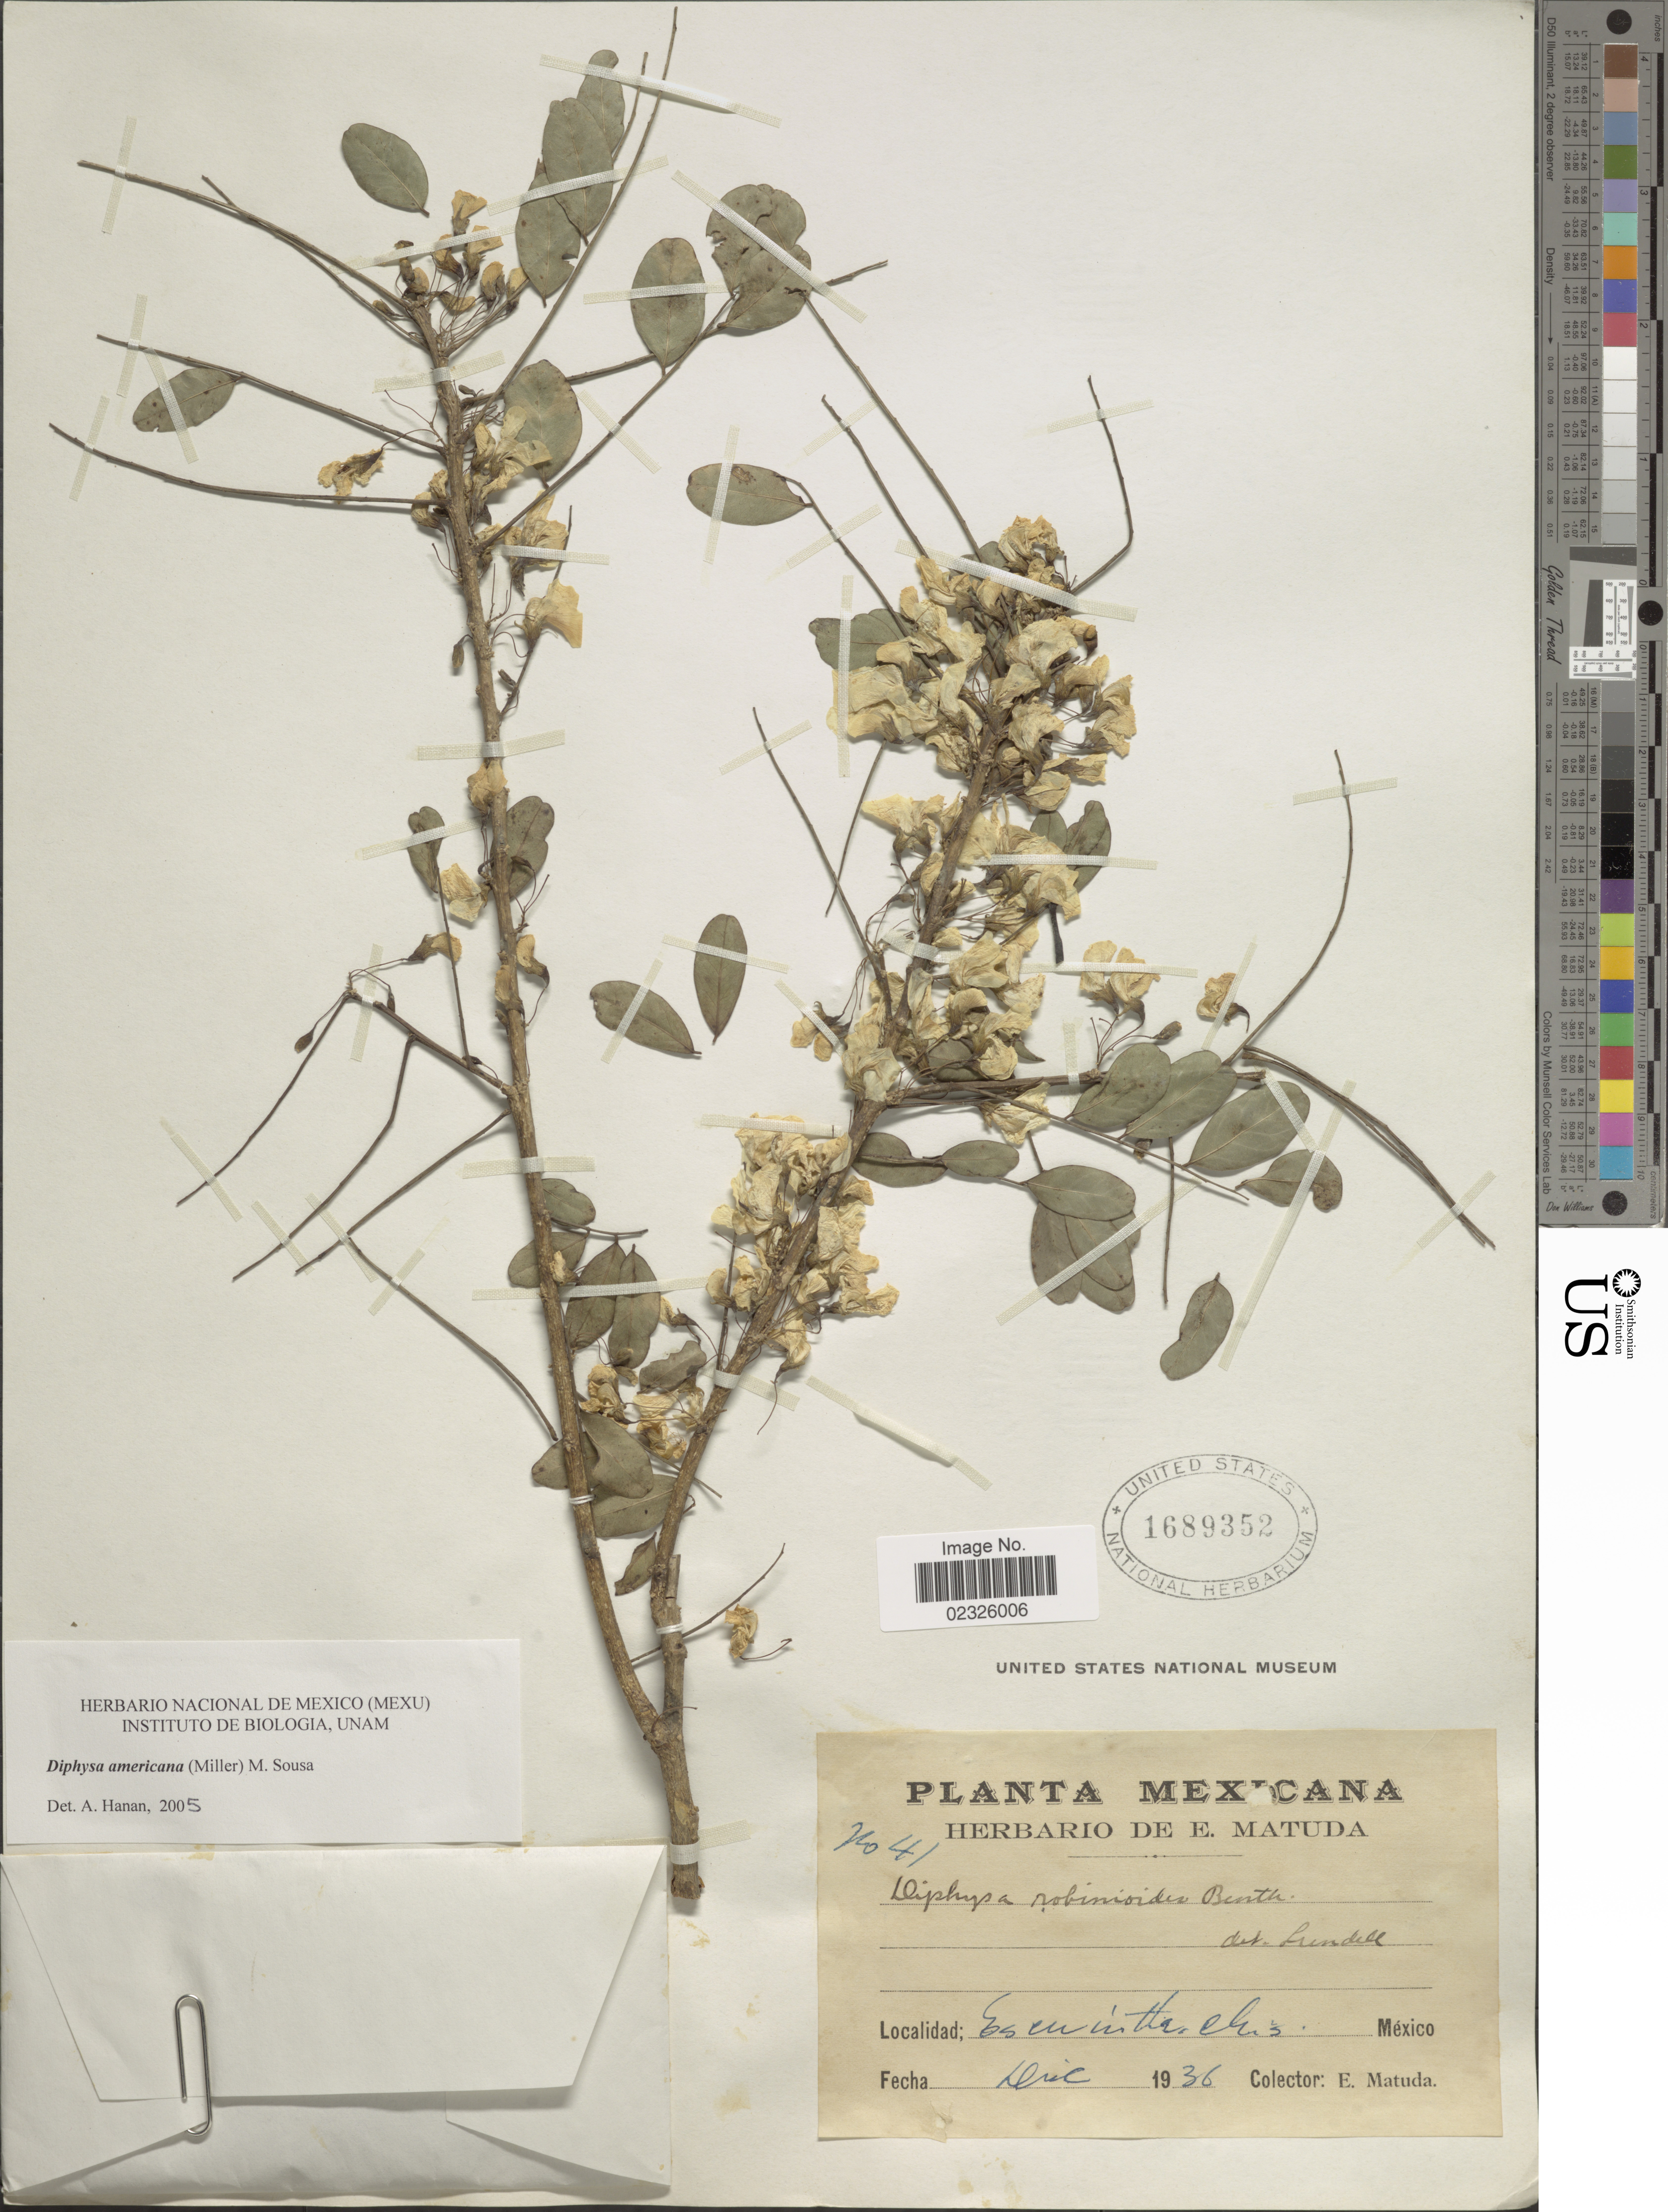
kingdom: Plantae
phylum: Tracheophyta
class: Magnoliopsida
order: Fabales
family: Fabaceae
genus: Diphysa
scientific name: Diphysa americana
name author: (Mill.) M. Sousa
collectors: E. Matuda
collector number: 41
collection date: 1936-12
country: Mexico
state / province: Chiapas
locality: Escuintla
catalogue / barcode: US 1689352